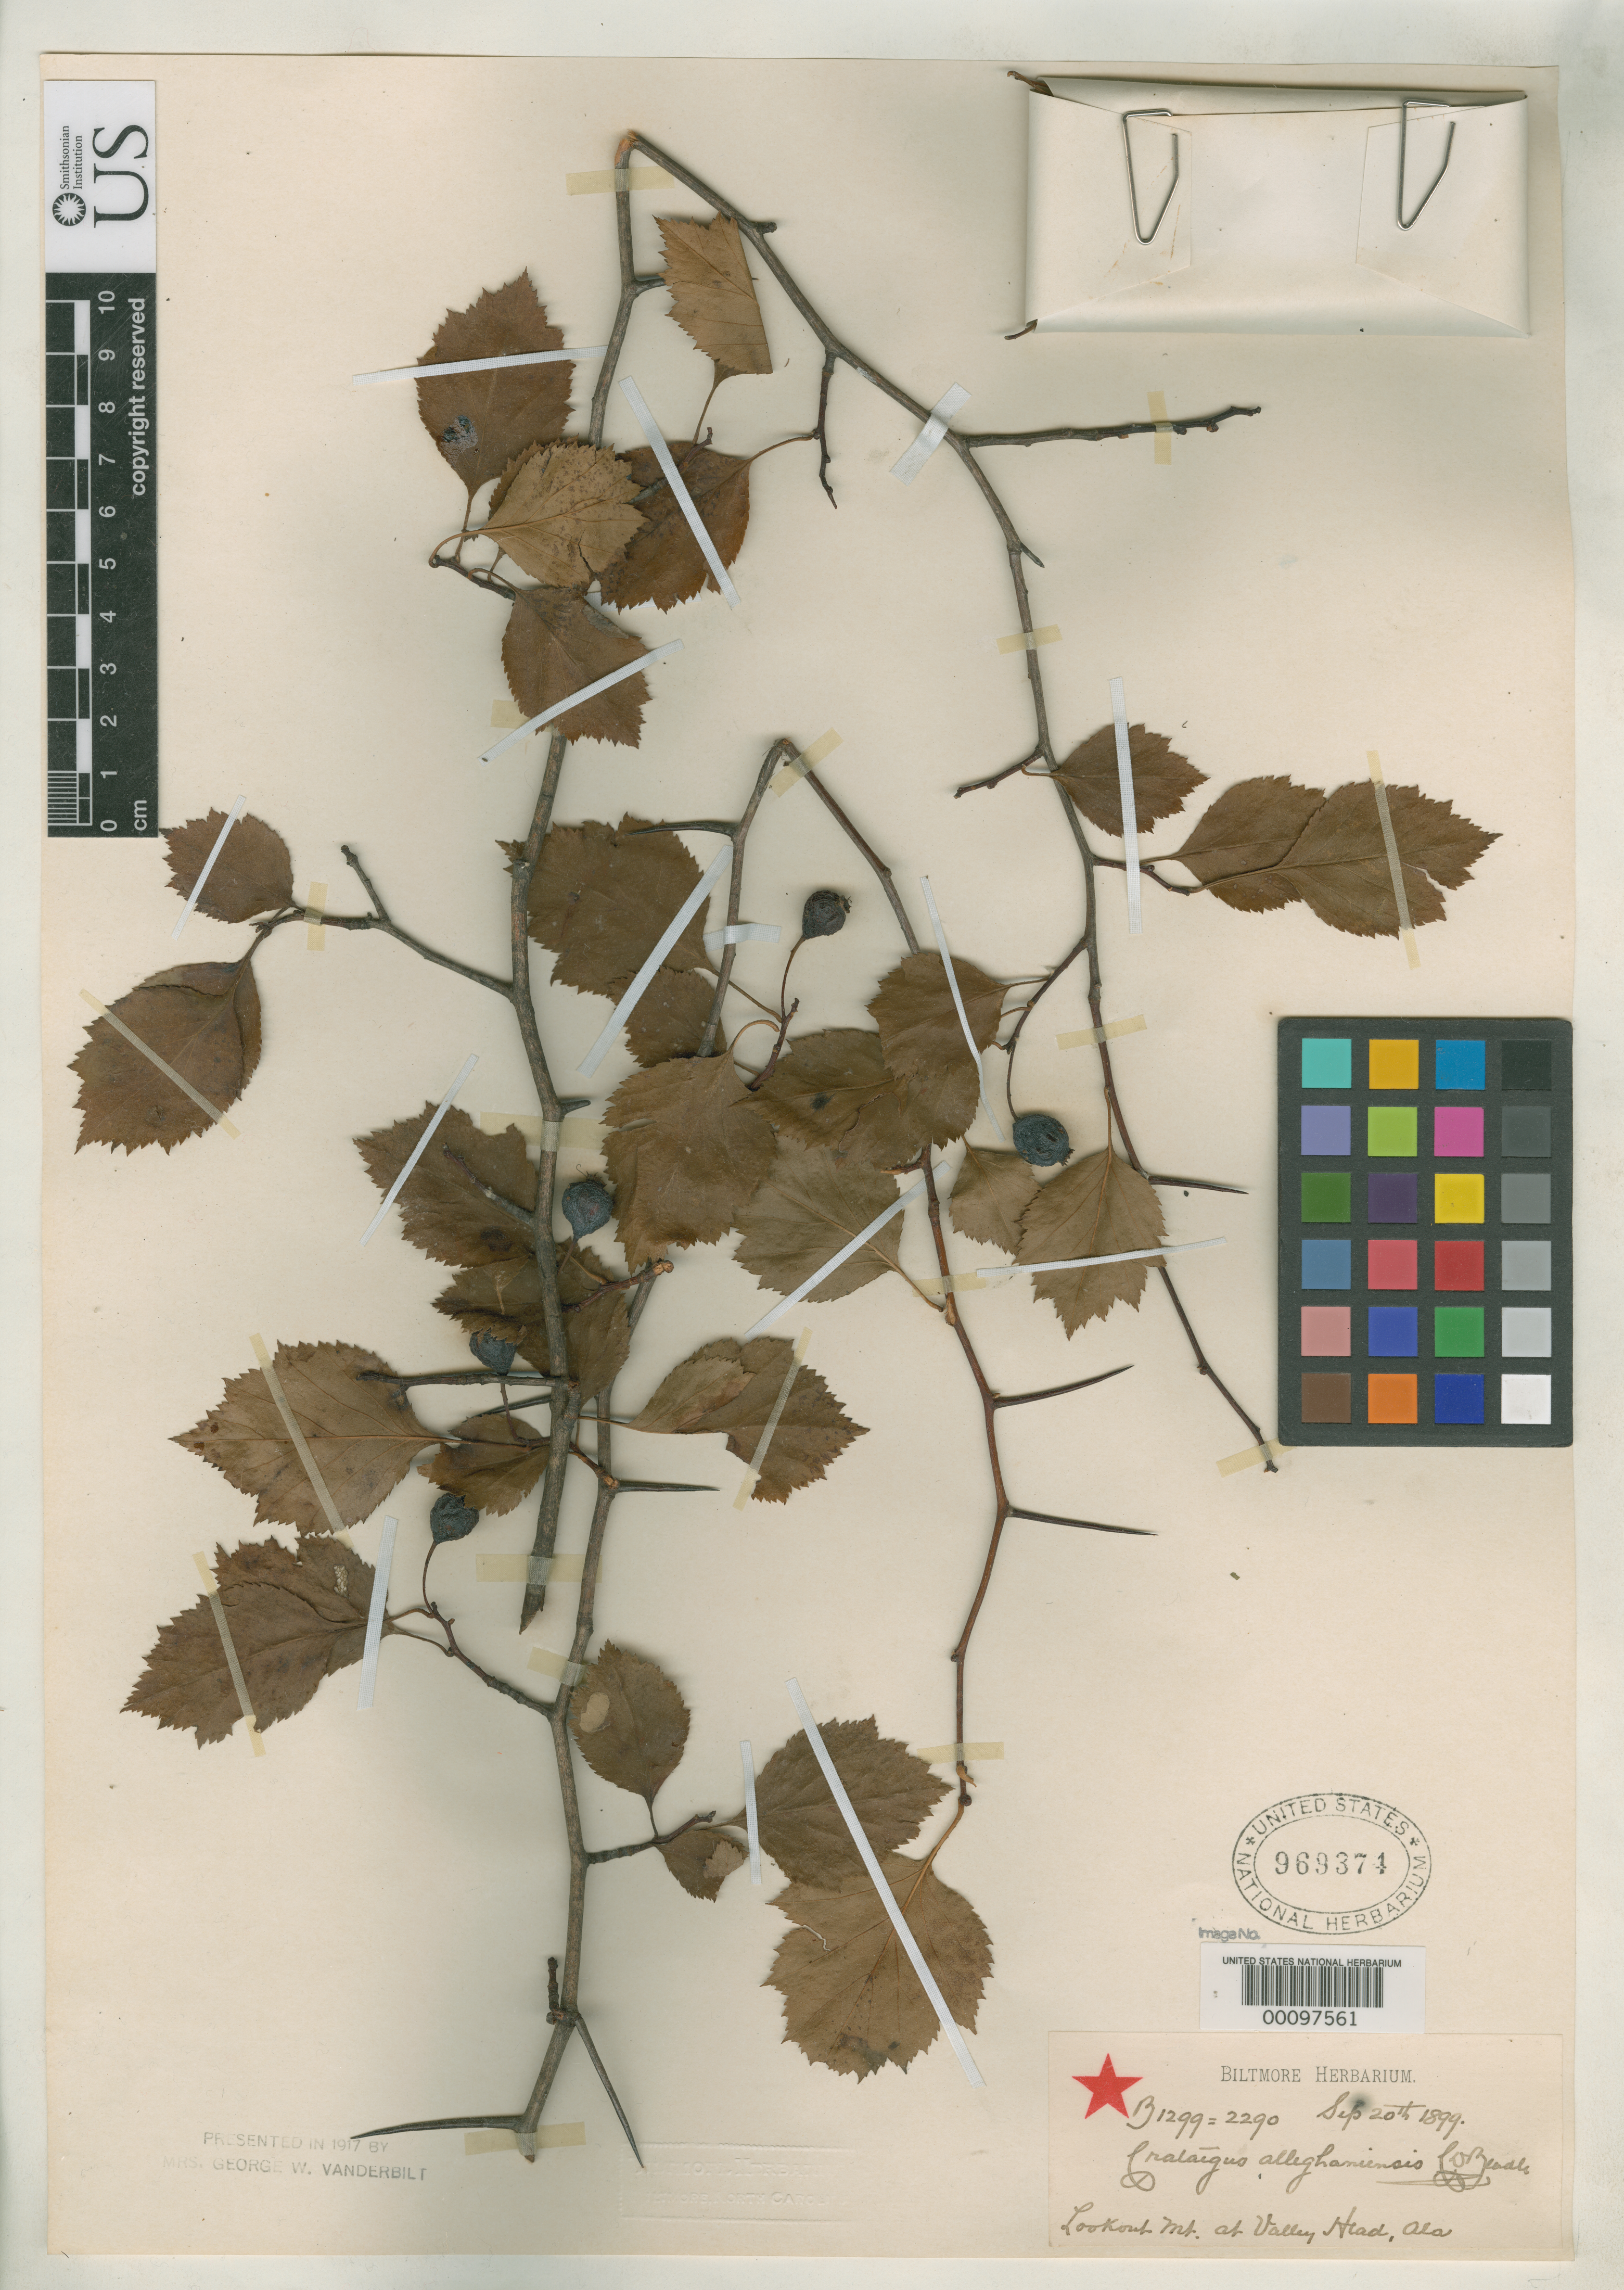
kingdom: Plantae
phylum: Tracheophyta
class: Magnoliopsida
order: Rosales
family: Rosaceae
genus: Crataegus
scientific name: Crataegus alleghaniensis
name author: Beadle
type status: Type Collection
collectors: ex herb. Biltmore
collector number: B 1299 = 2290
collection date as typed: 20 Sep 1899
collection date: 1899-09-20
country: United States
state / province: Alabama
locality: Lookout Mountain at Valley Head, Ala.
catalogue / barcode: US 969374